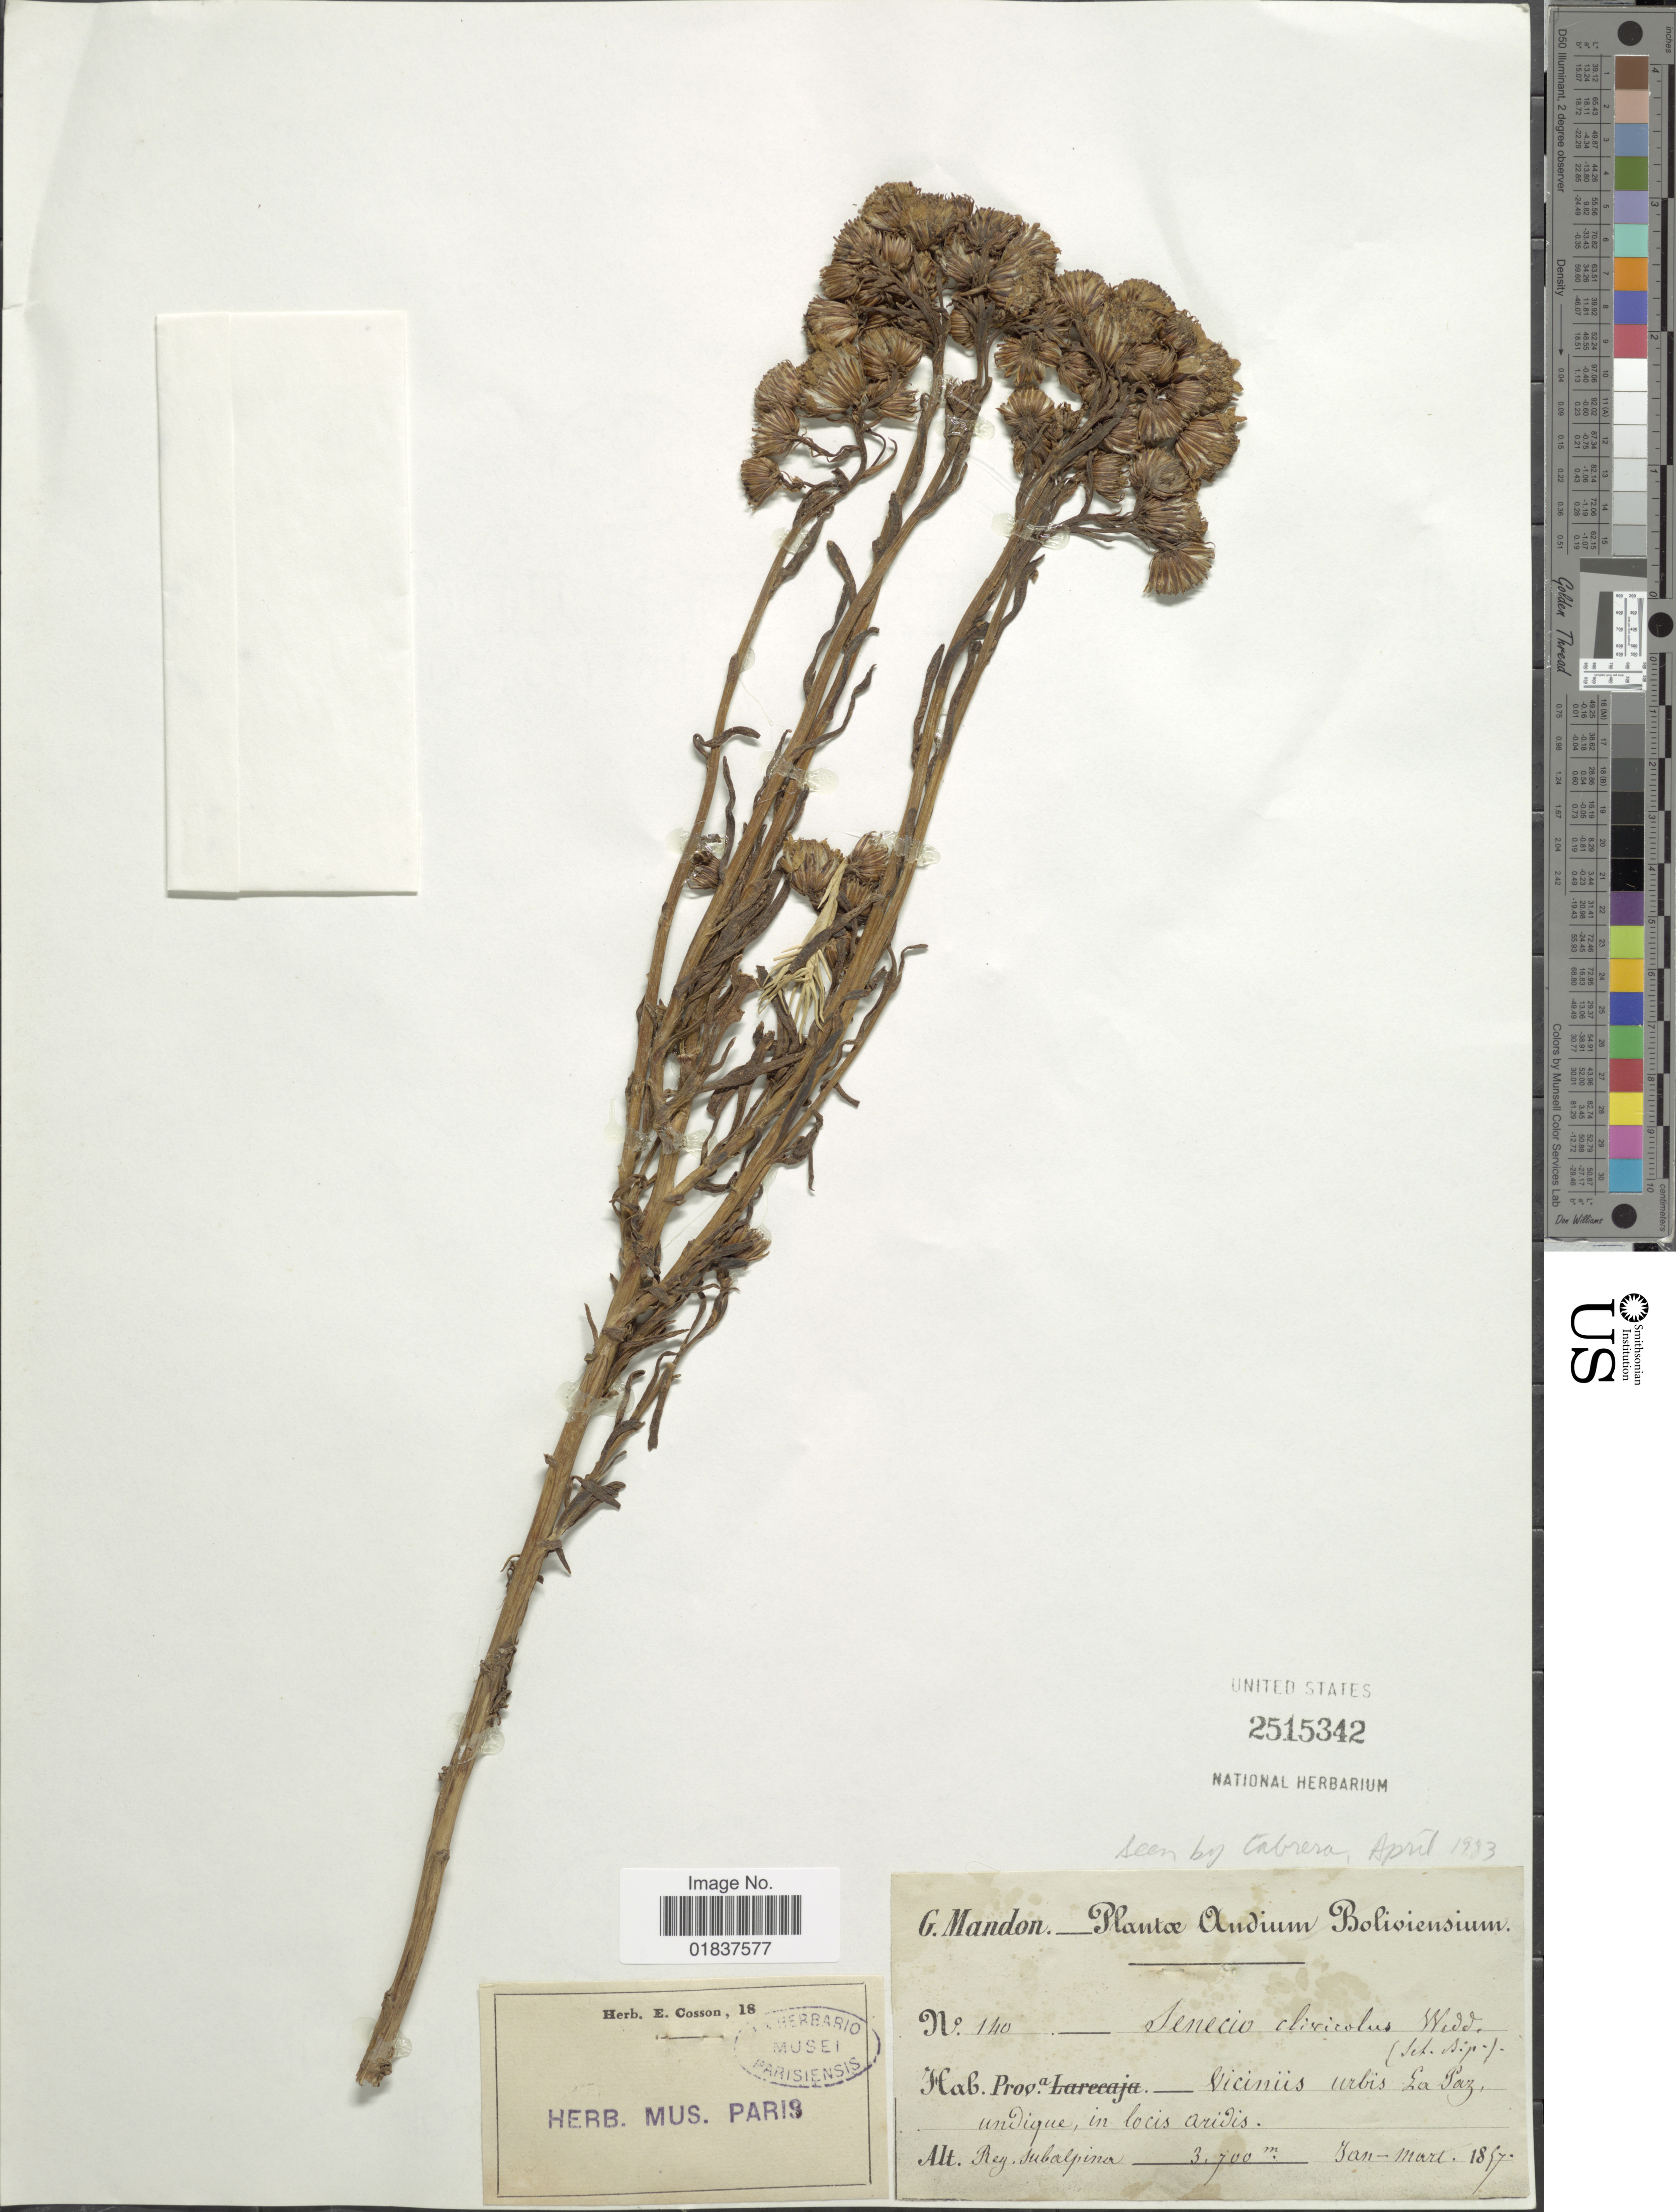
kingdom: Plantae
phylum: Tracheophyta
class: Magnoliopsida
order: Asterales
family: Asteraceae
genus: Senecio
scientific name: Senecio clivicola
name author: Wedd.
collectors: G. Mandon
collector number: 140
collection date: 1857-01/1857-03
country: Bolivia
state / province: La Paz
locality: Prov. vicinius urbis La Paz. undique, in lovis aridis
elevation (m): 3700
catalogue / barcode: US 2515342